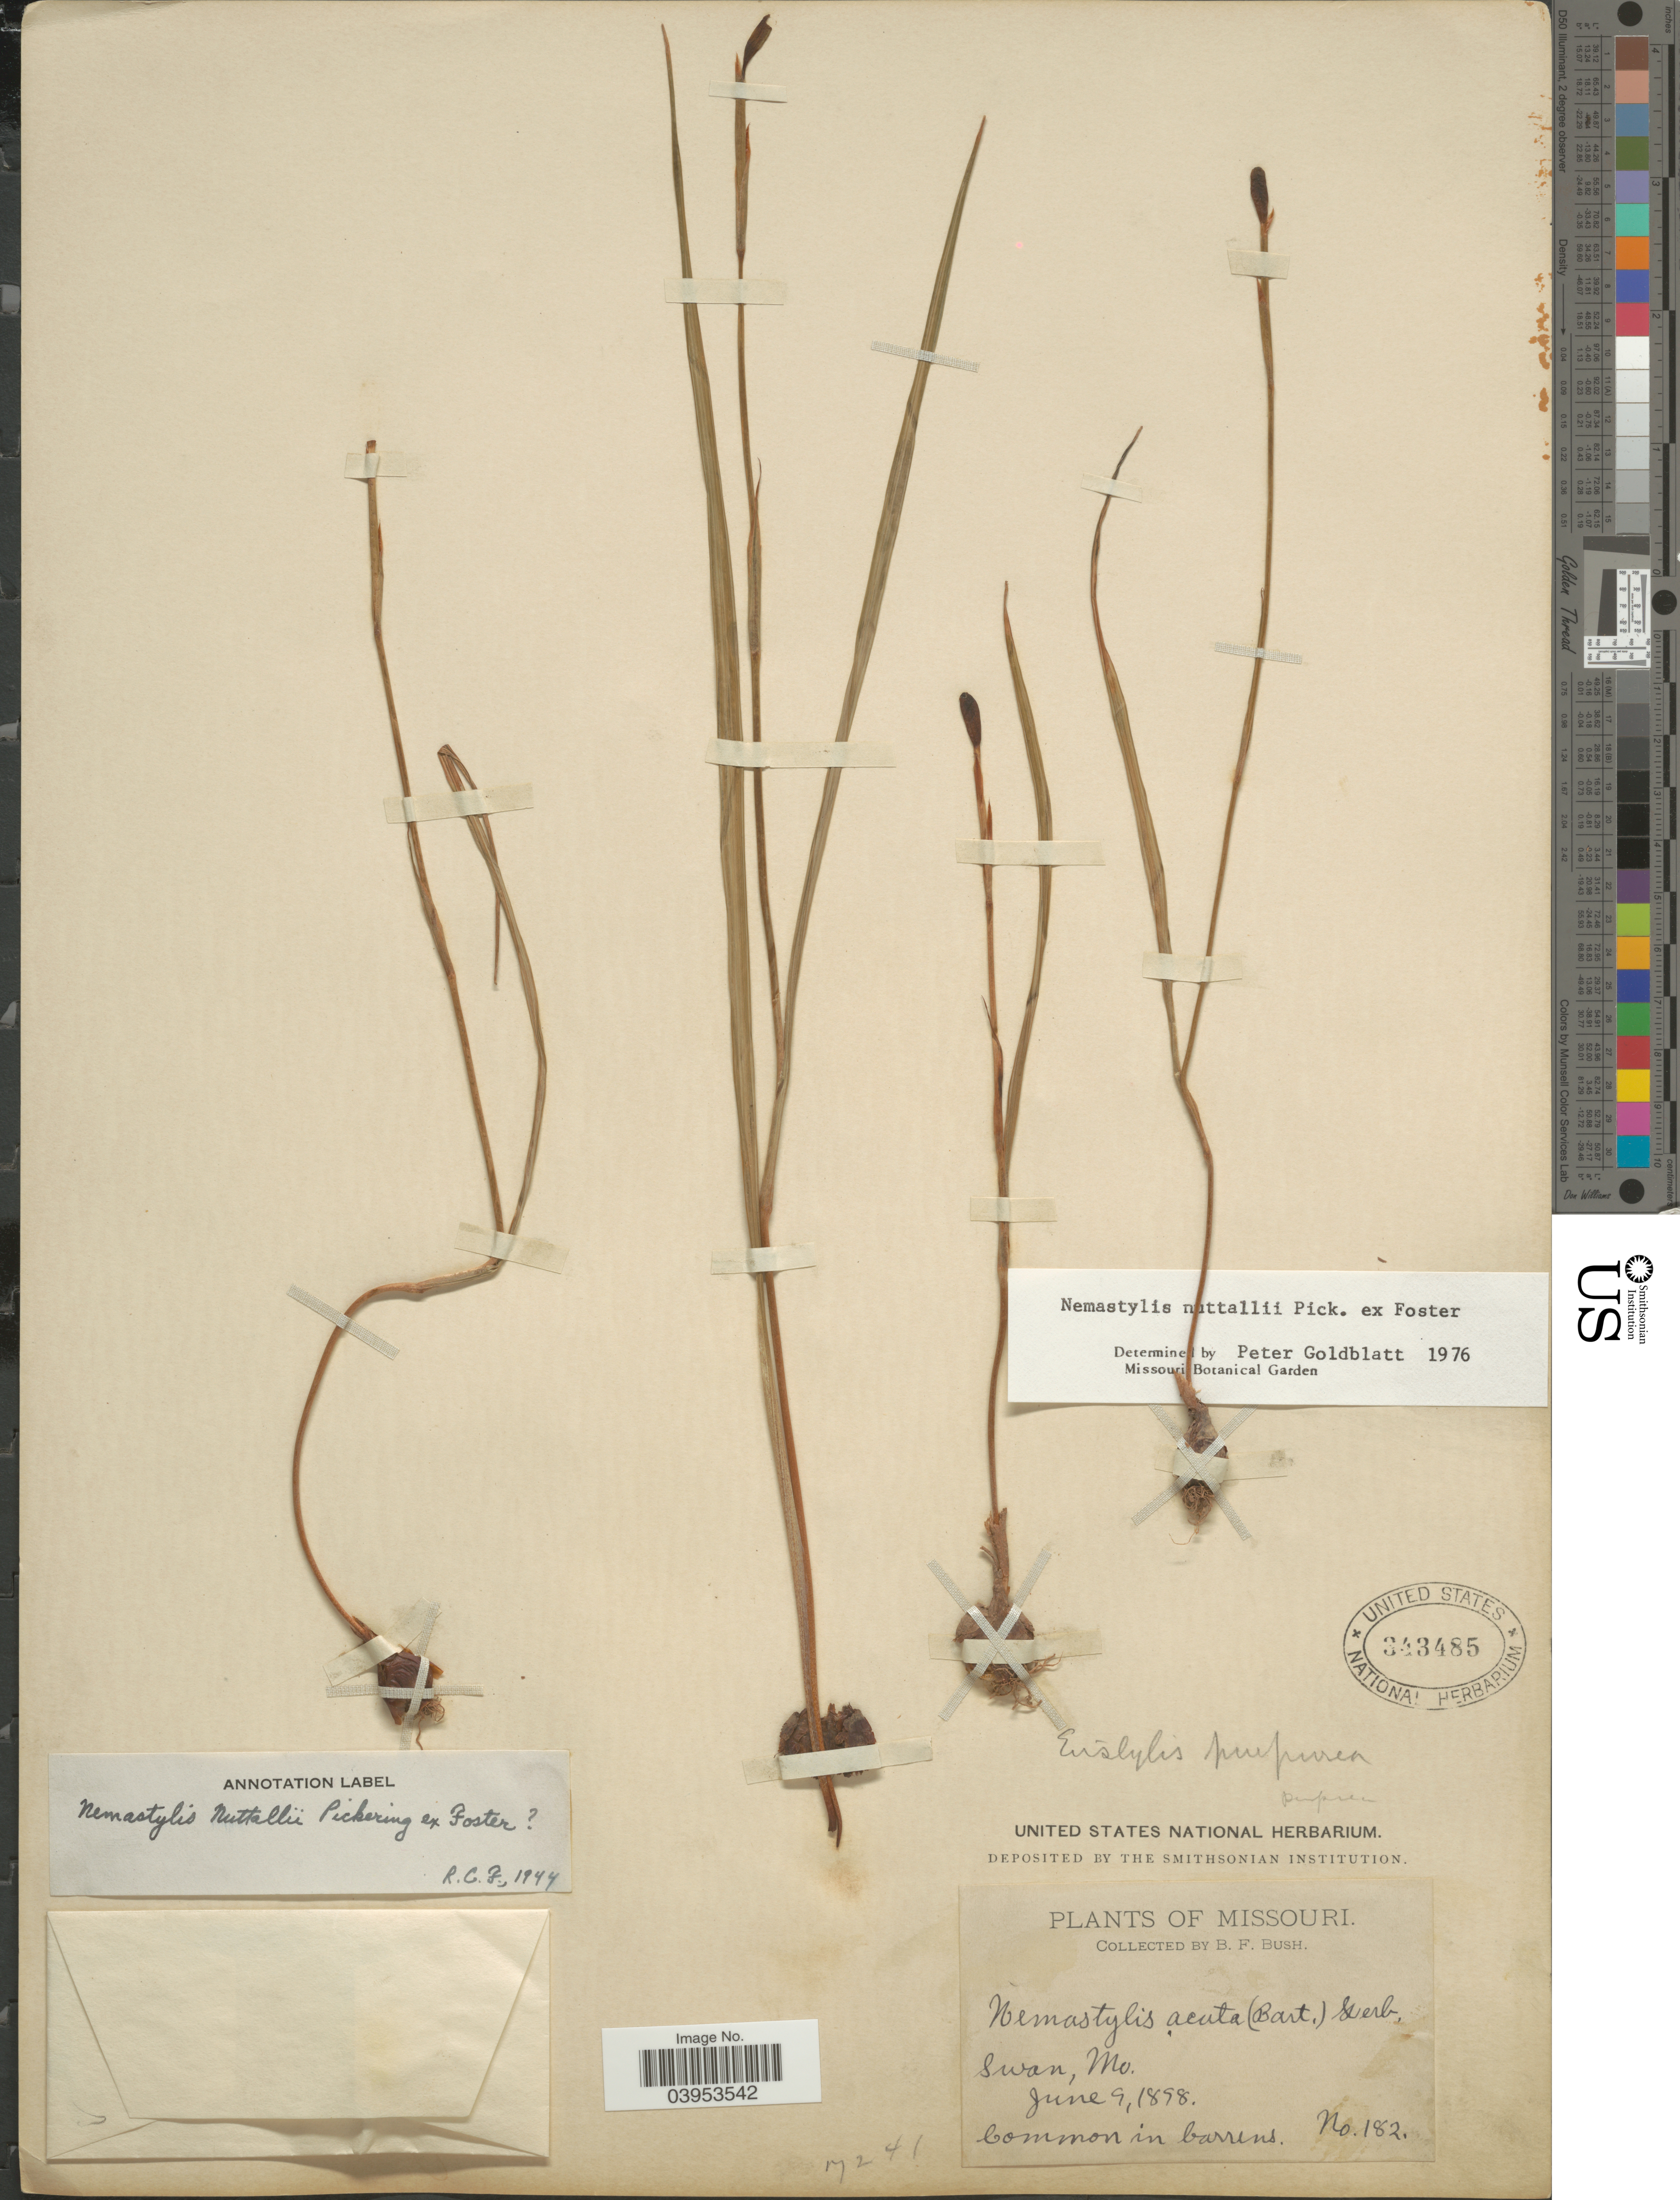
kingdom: Plantae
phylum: Tracheophyta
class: Liliopsida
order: Asparagales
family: Iridaceae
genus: Nemastylis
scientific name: Nemastylis nuttallii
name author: Pickering ex R.C. Foster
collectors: B. F. Bush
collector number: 182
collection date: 1898-06-09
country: United States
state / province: Missouri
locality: Swan.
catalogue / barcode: US 343485